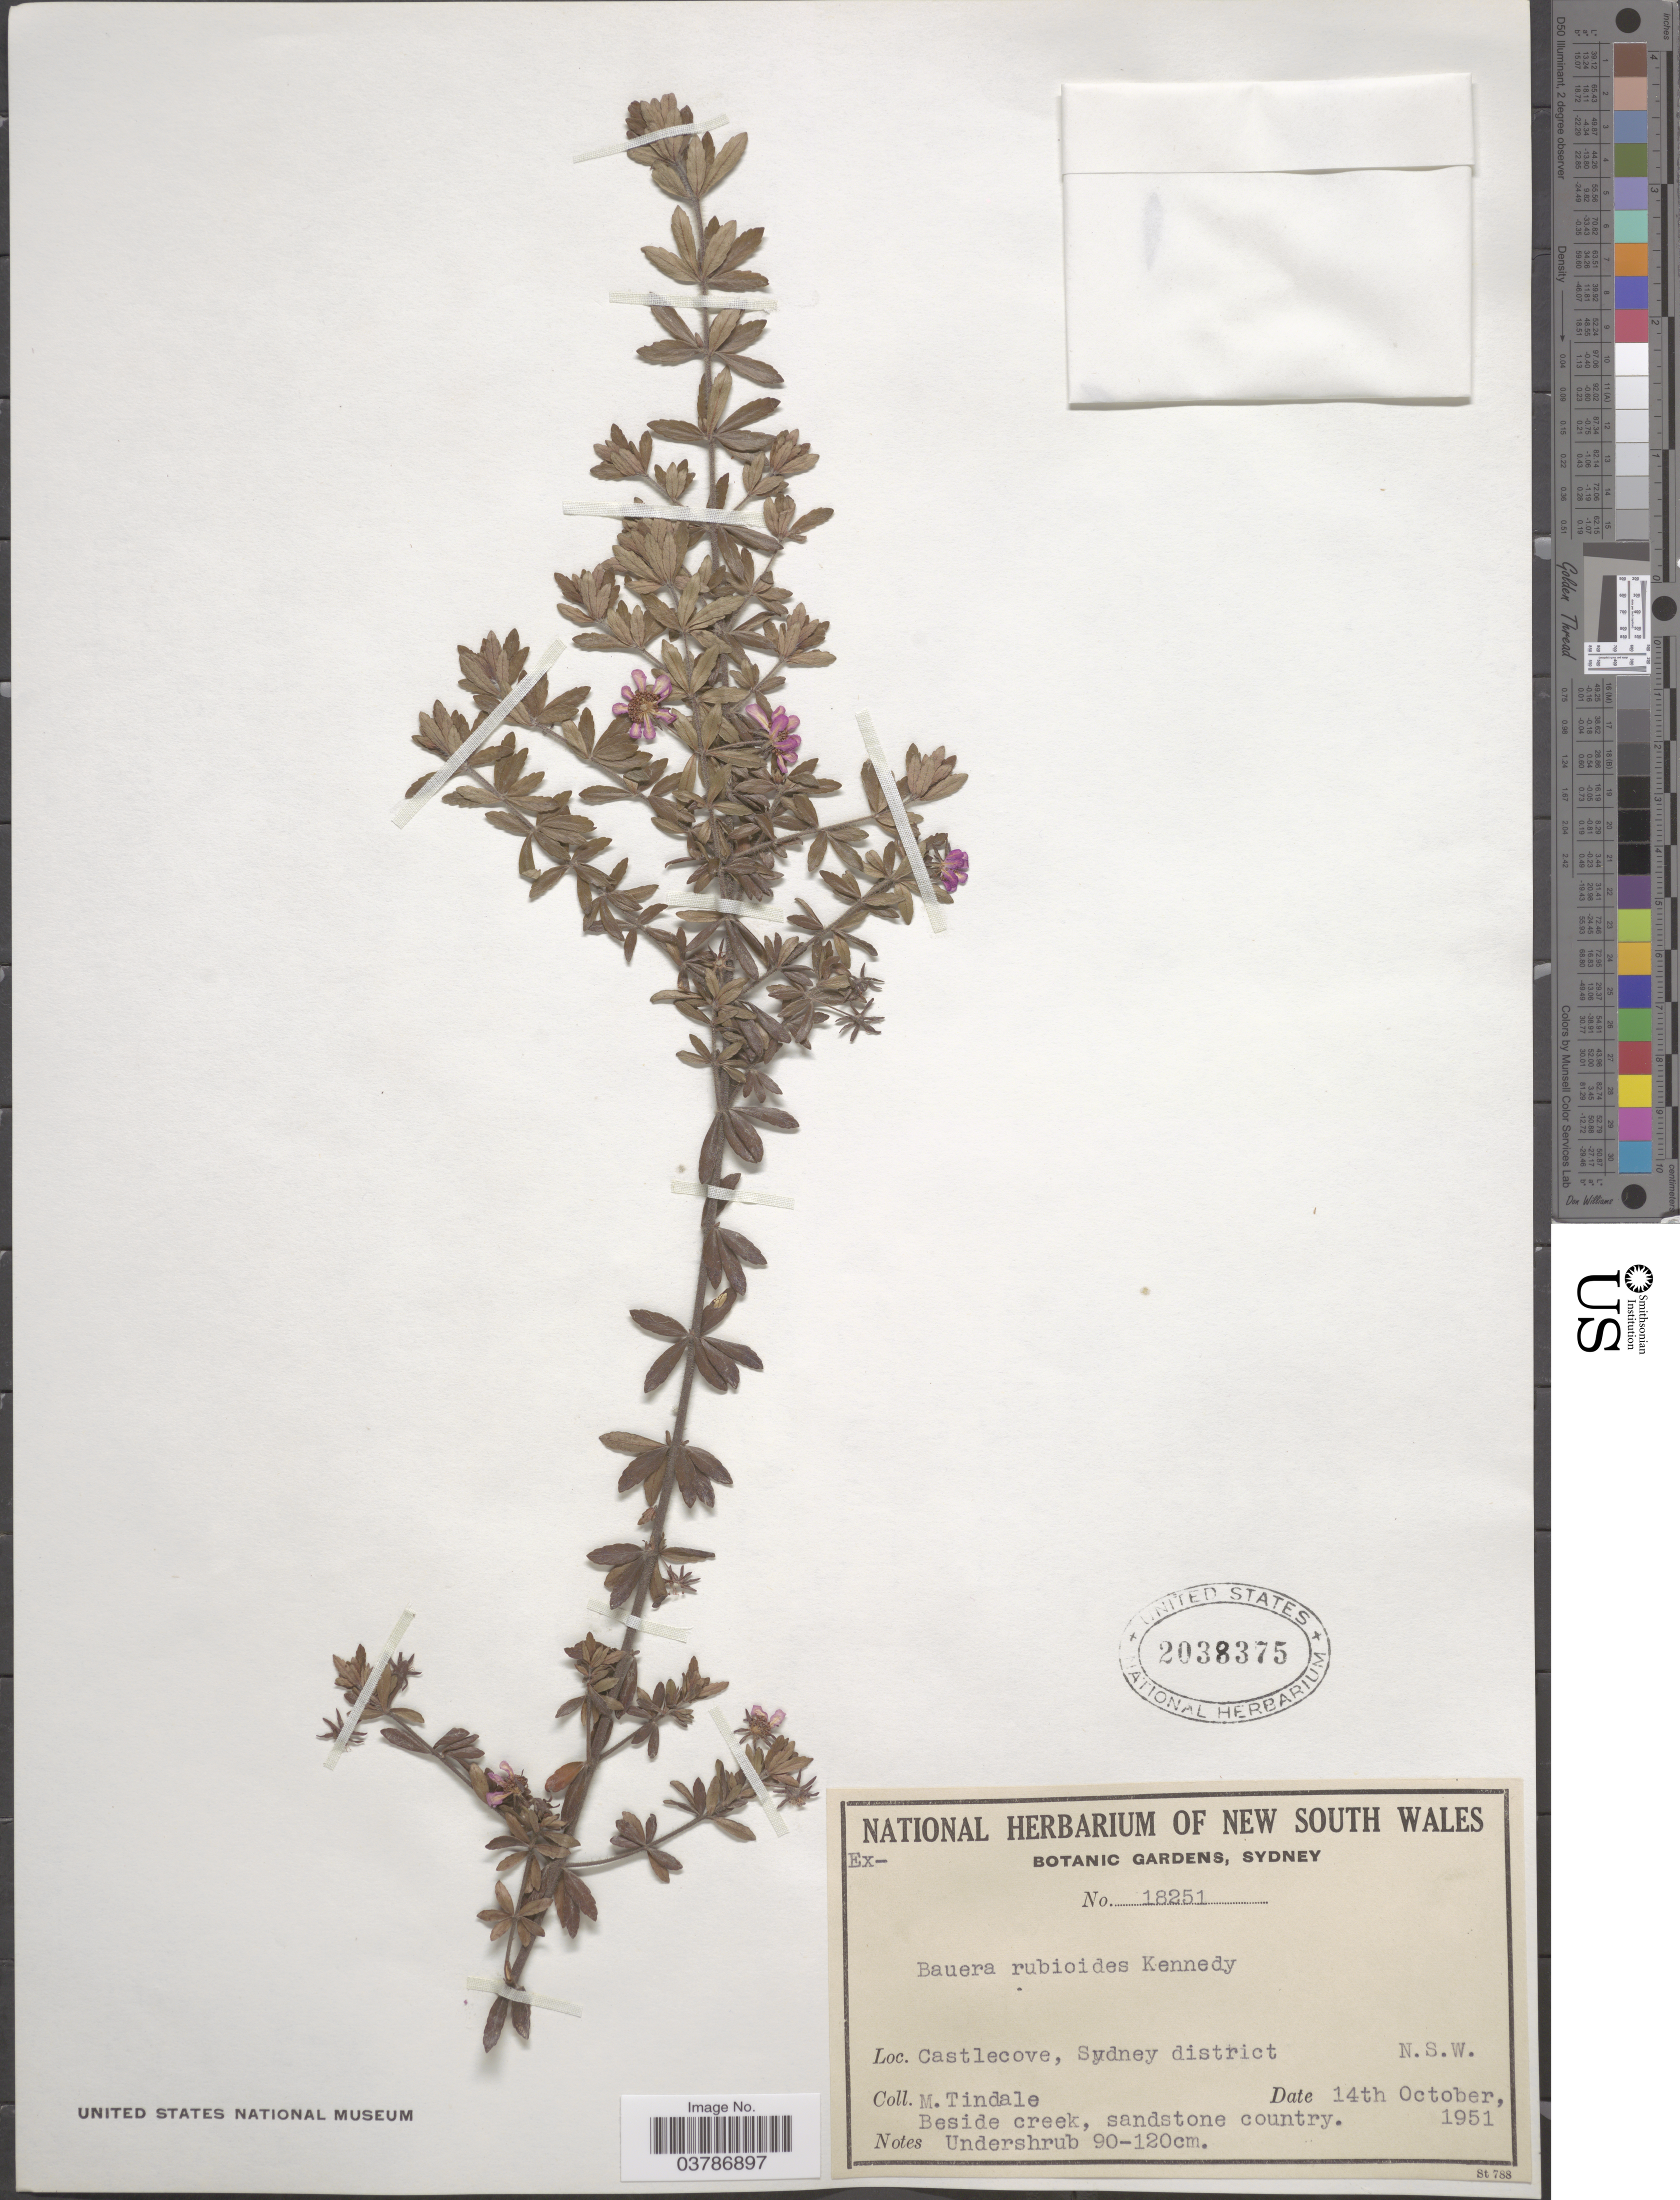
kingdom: Plantae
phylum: Tracheophyta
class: Magnoliopsida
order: Oxalidales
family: Cunoniaceae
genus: Bauera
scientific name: Bauera rubioides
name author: Andrews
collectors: M. D. Tindale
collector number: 18251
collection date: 1951-10-14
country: Australia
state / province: New South Wales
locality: Castlecove, Sydney district.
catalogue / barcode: US 2038375